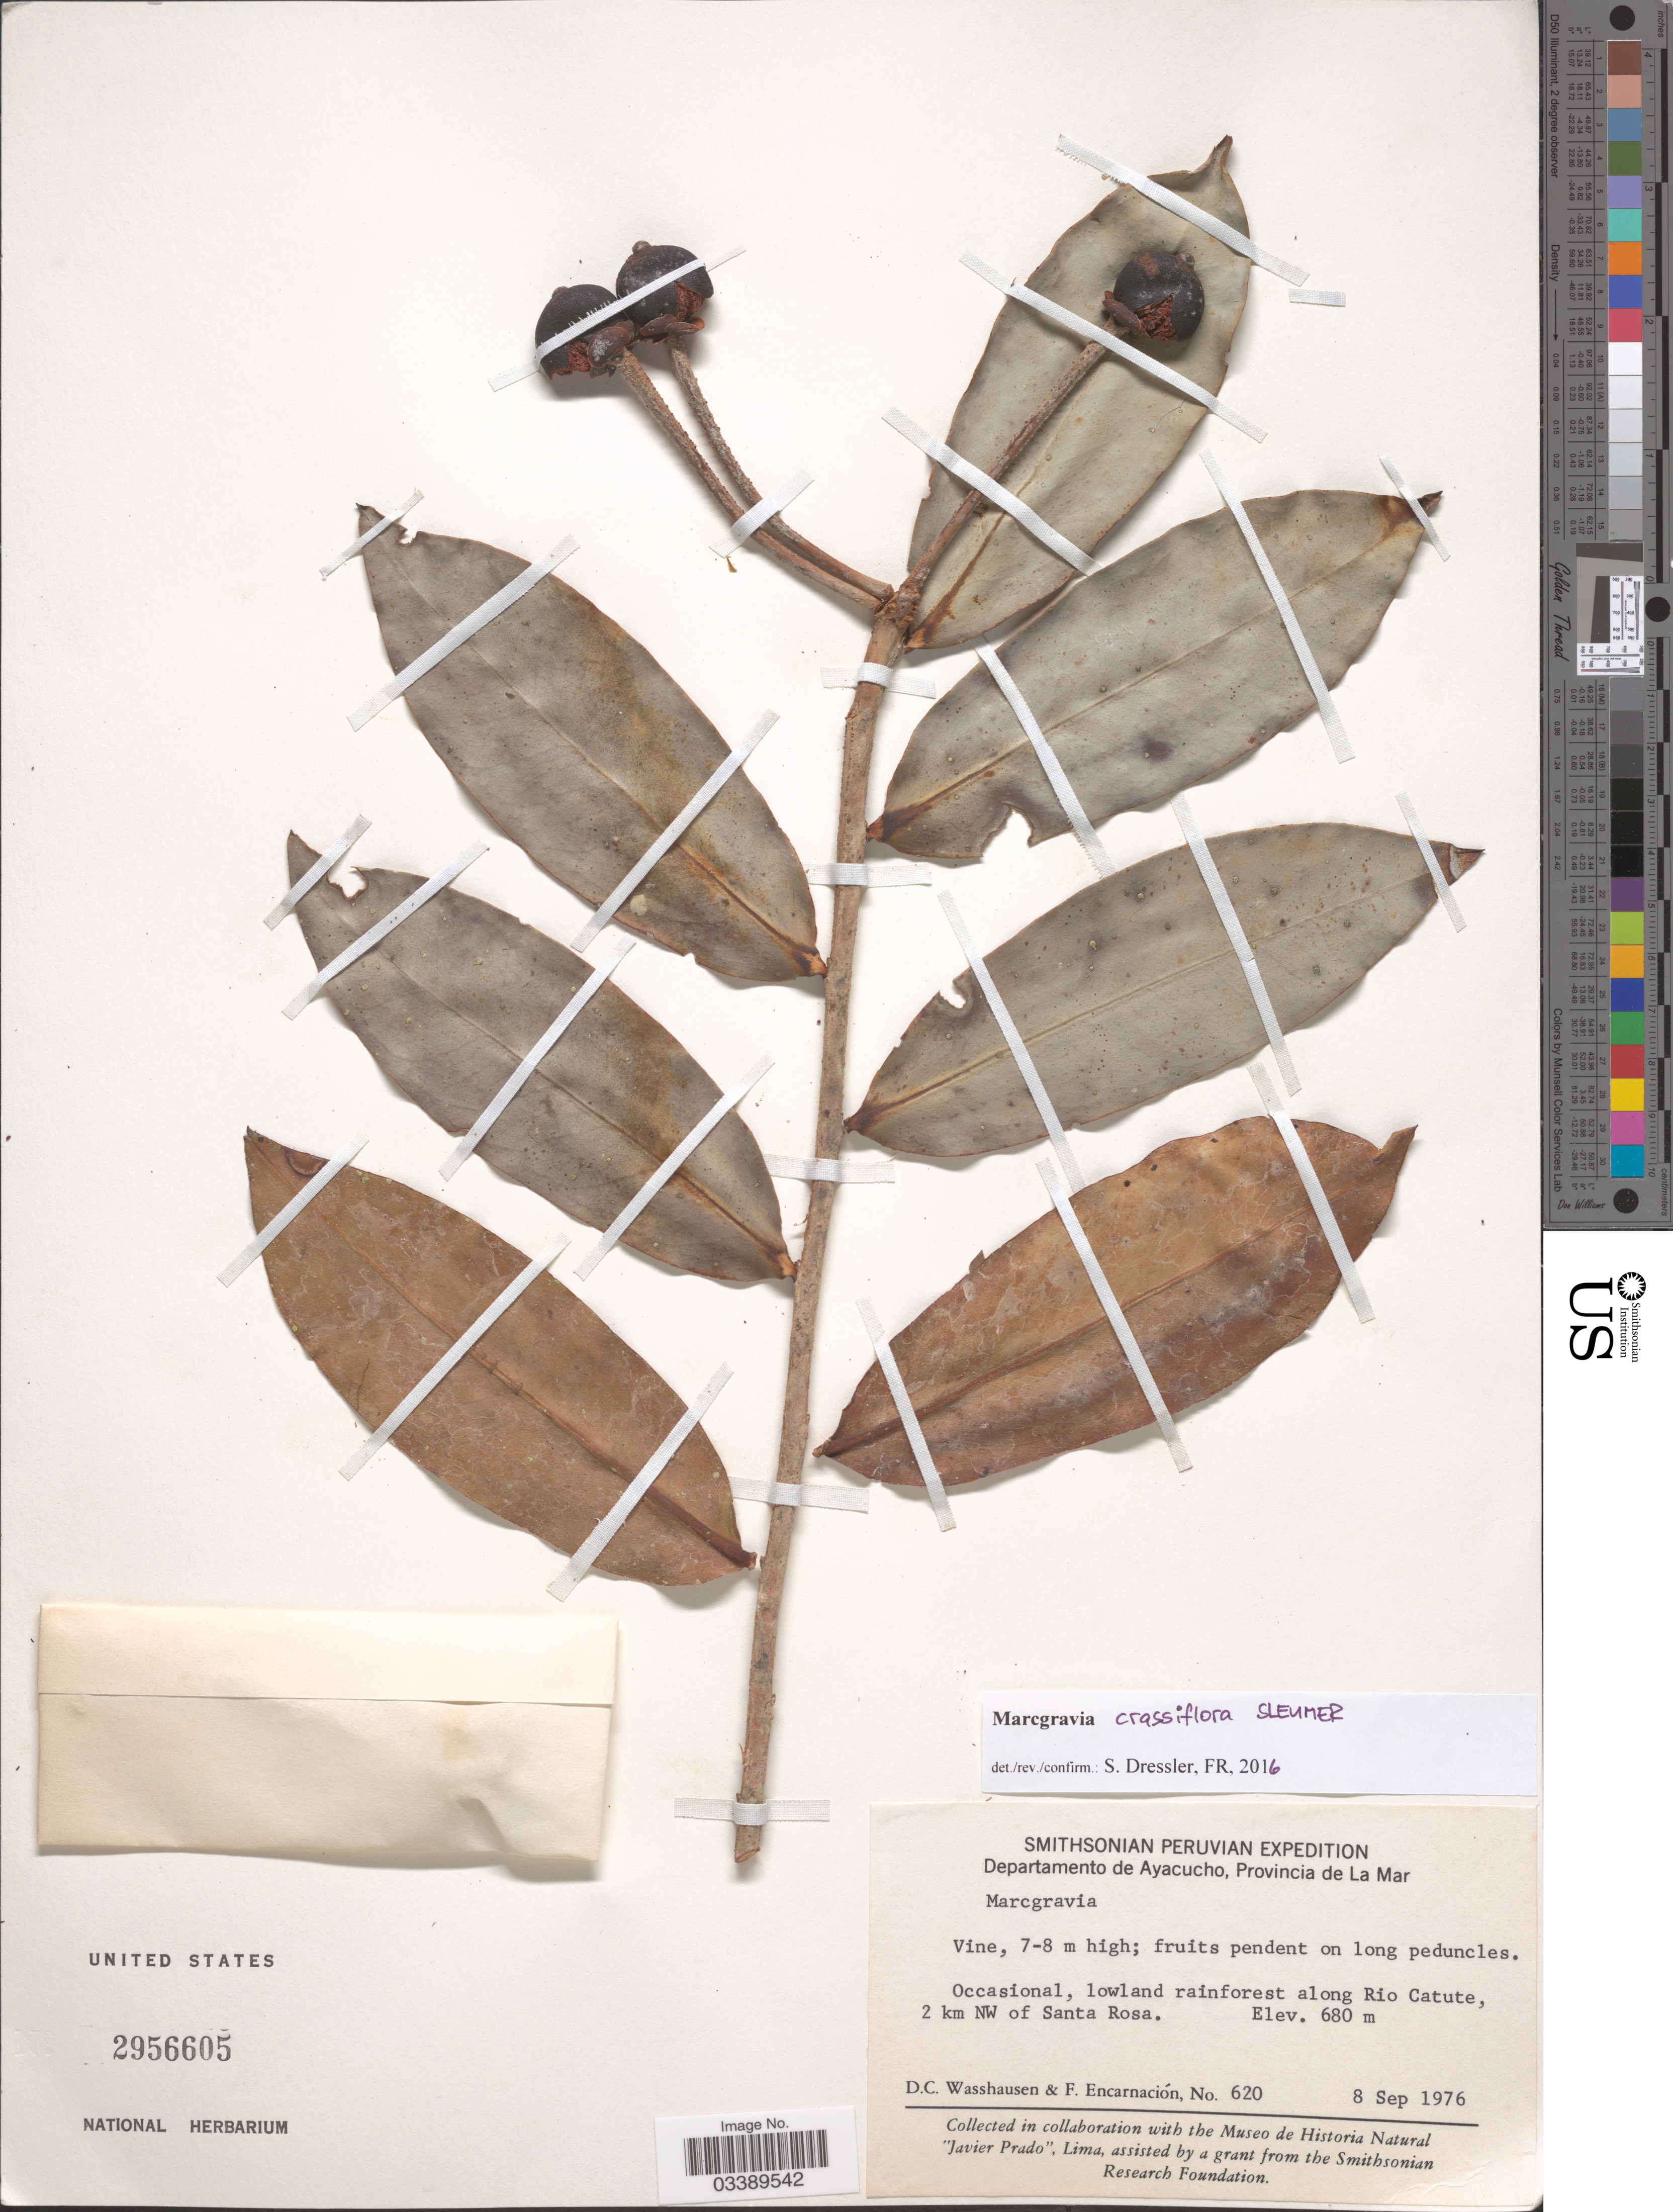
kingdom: Plantae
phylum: Tracheophyta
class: Magnoliopsida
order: Ericales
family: Marcgraviaceae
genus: Marcgravia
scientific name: Marcgravia crassiflora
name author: Sleumer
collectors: D. C. Wasshausen & F. Encarnación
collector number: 620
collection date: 1976-09-08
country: Peru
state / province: Ayacucho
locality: Departamento de Ayacucho, Provincia de La Mar. Occasional, lowland rainforest along Rio Catute, 2 km NW of Santa Rosa.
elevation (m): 680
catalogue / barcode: US 2956605